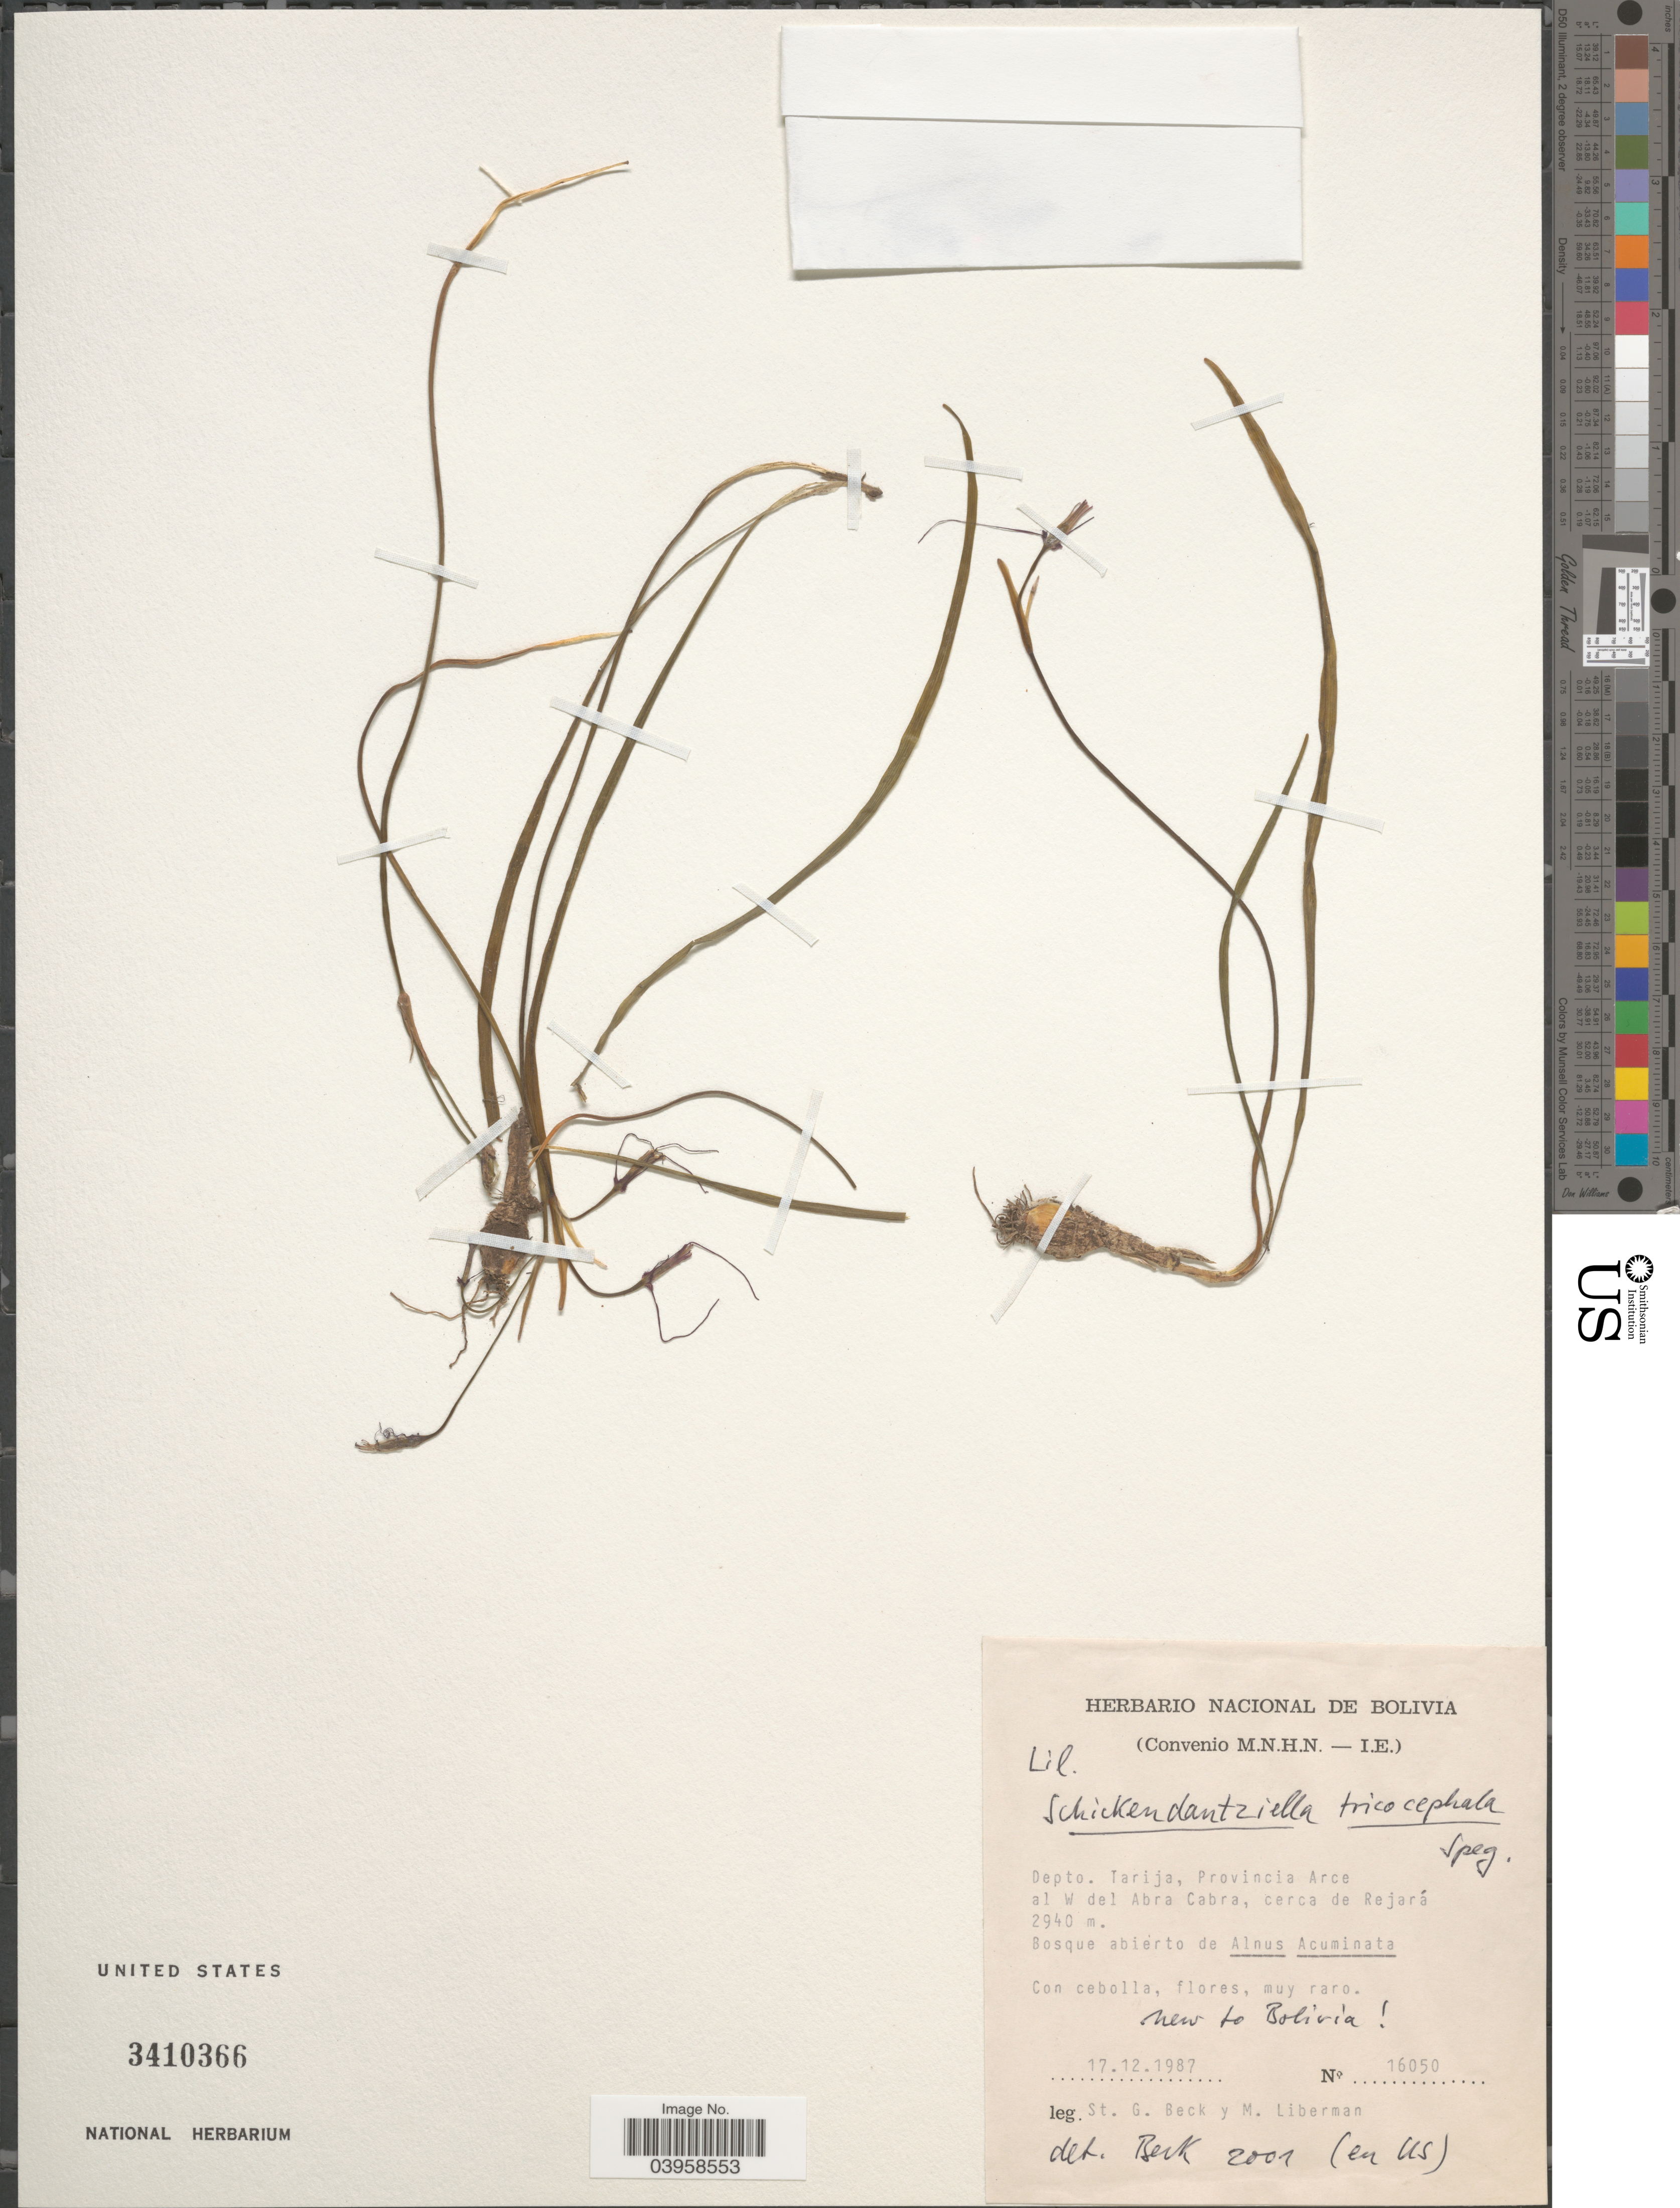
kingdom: Plantae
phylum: Tracheophyta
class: Liliopsida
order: Asparagales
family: Amaryllidaceae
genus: Schickendantziella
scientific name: Schickendantziella trichosepala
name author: Speg.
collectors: S. G. Beck & M. Liberman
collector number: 16050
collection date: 1987-12-17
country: Bolivia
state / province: Tarija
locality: Depto. Tarija, Provincia Arce al W del Abra Cabra, cerca de Rejará.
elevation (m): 2940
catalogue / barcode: US 3410366